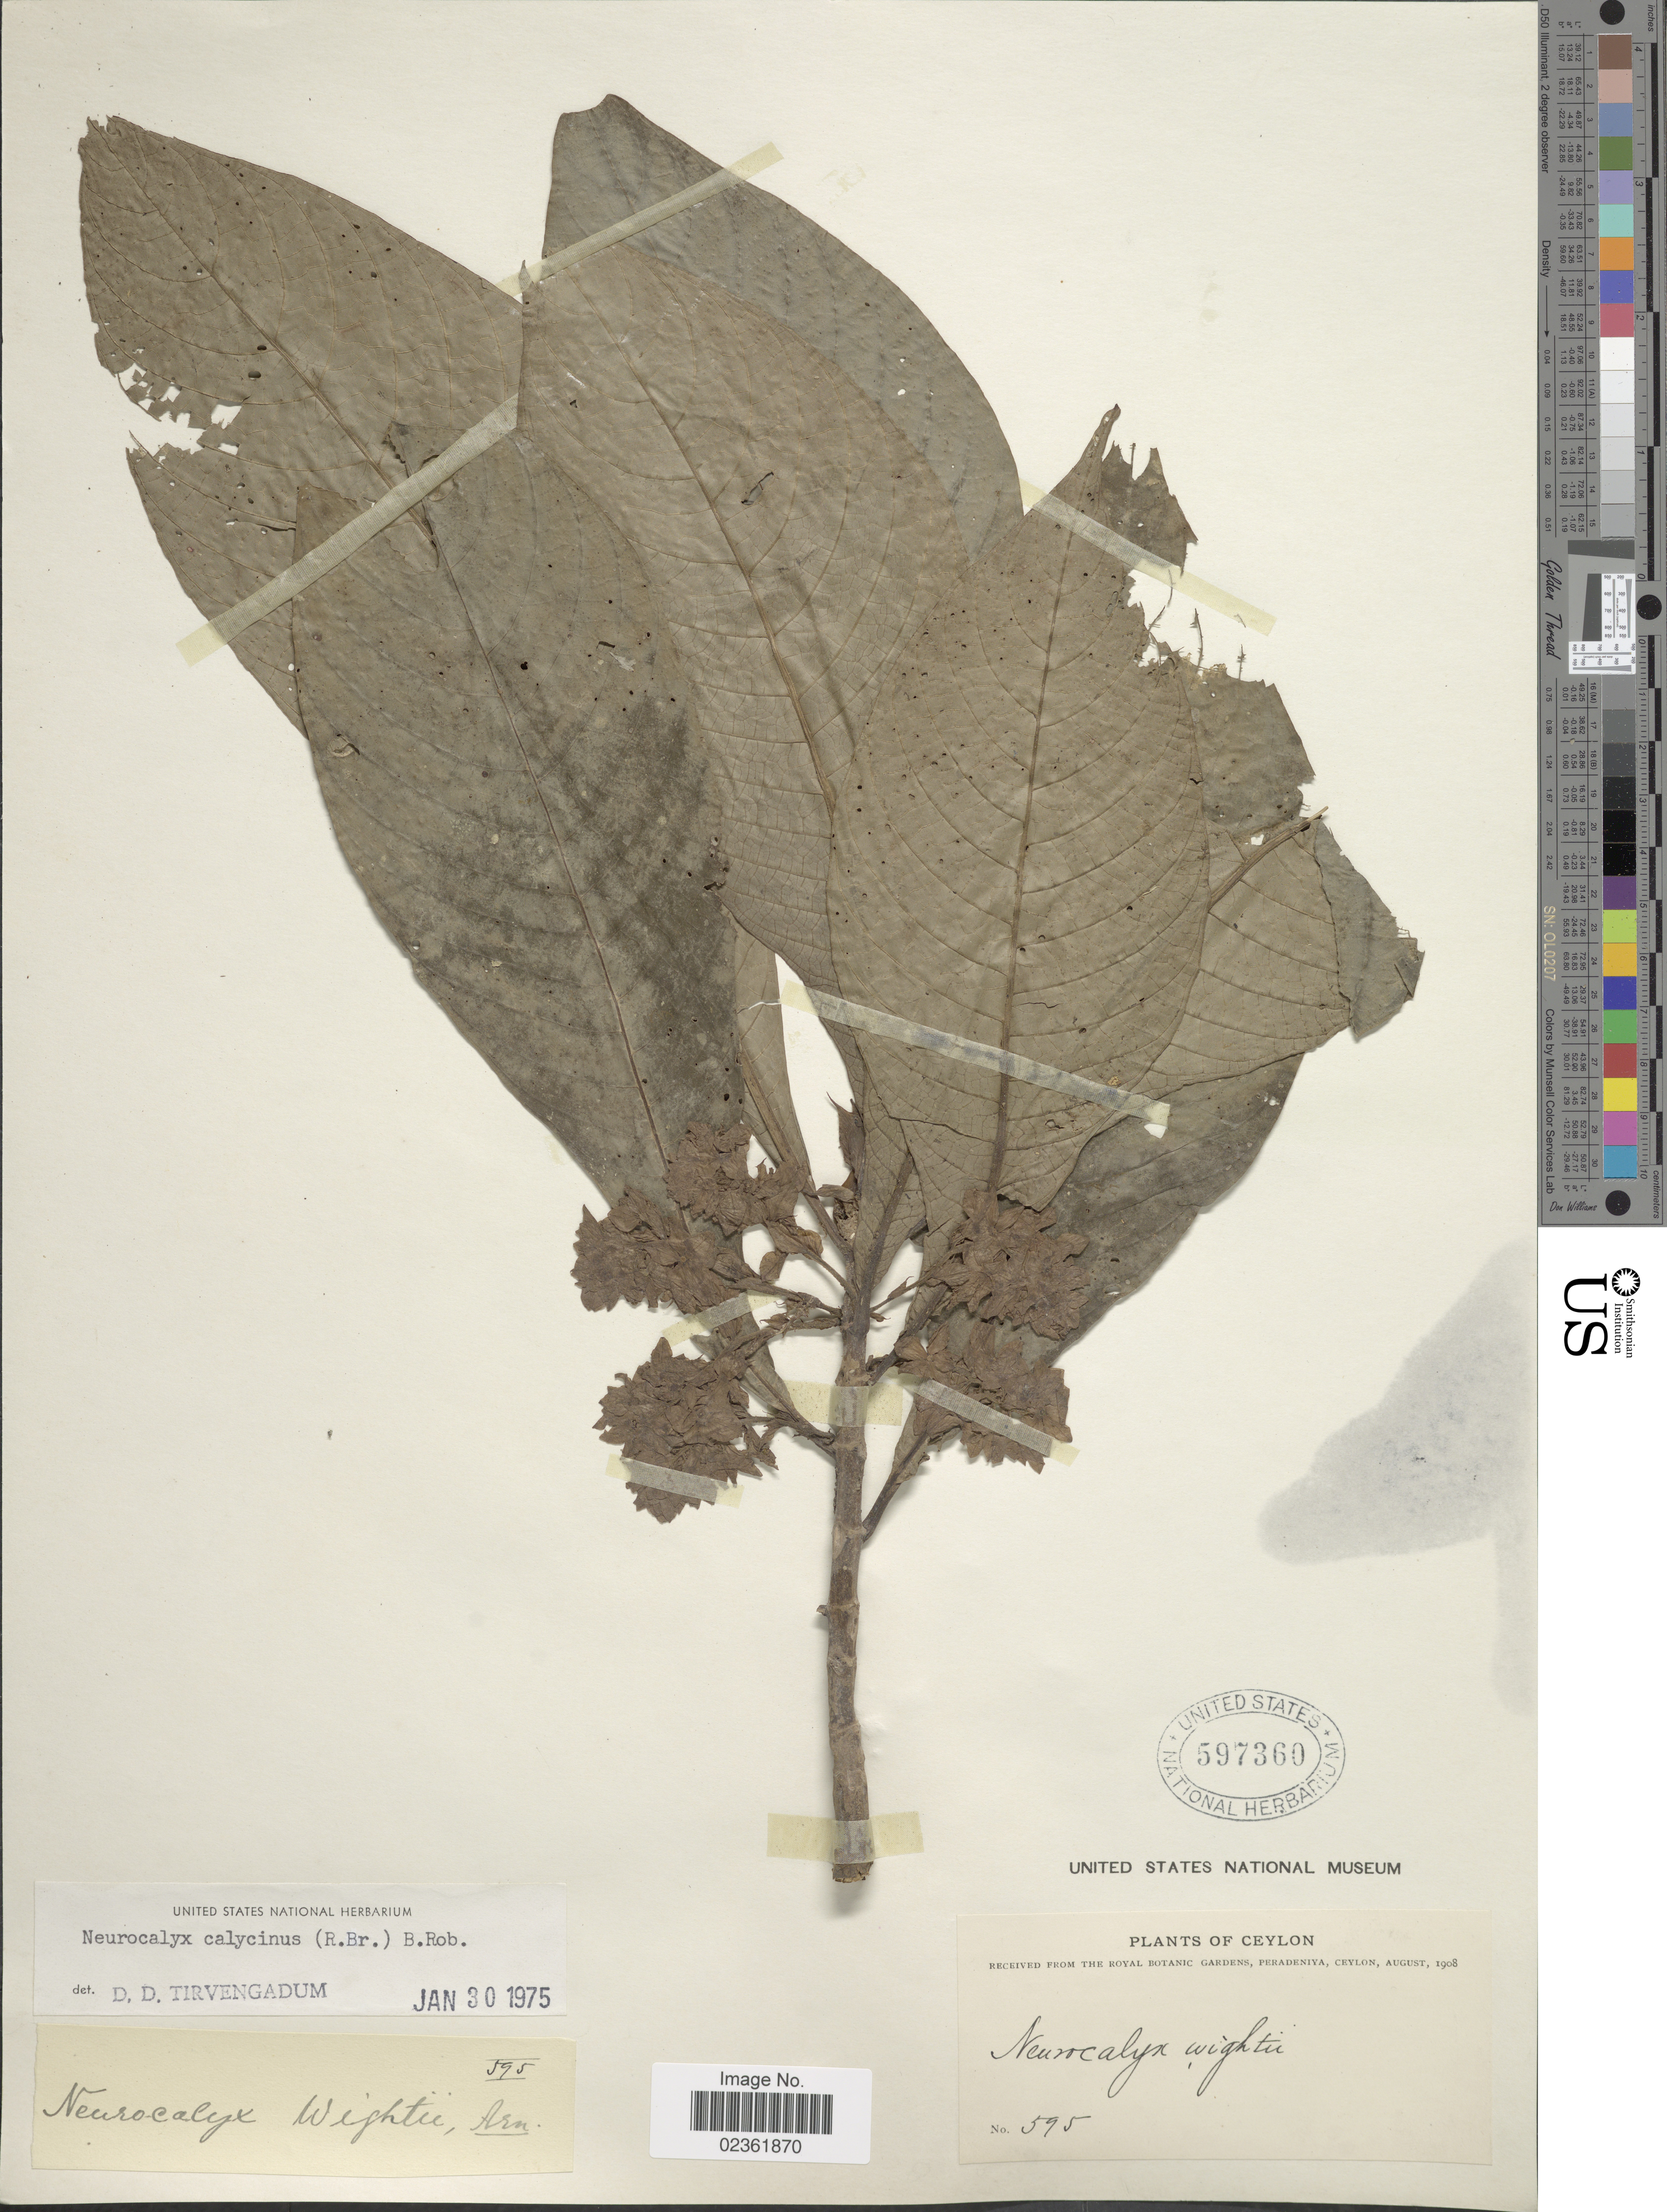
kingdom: Plantae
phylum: Tracheophyta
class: Magnoliopsida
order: Gentianales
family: Rubiaceae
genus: Neurocalyx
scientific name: Neurocalyx calycinus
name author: (R. Br. ex Benn.) Rob.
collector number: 595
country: Sri Lanka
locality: Ceylon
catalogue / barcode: US 597360